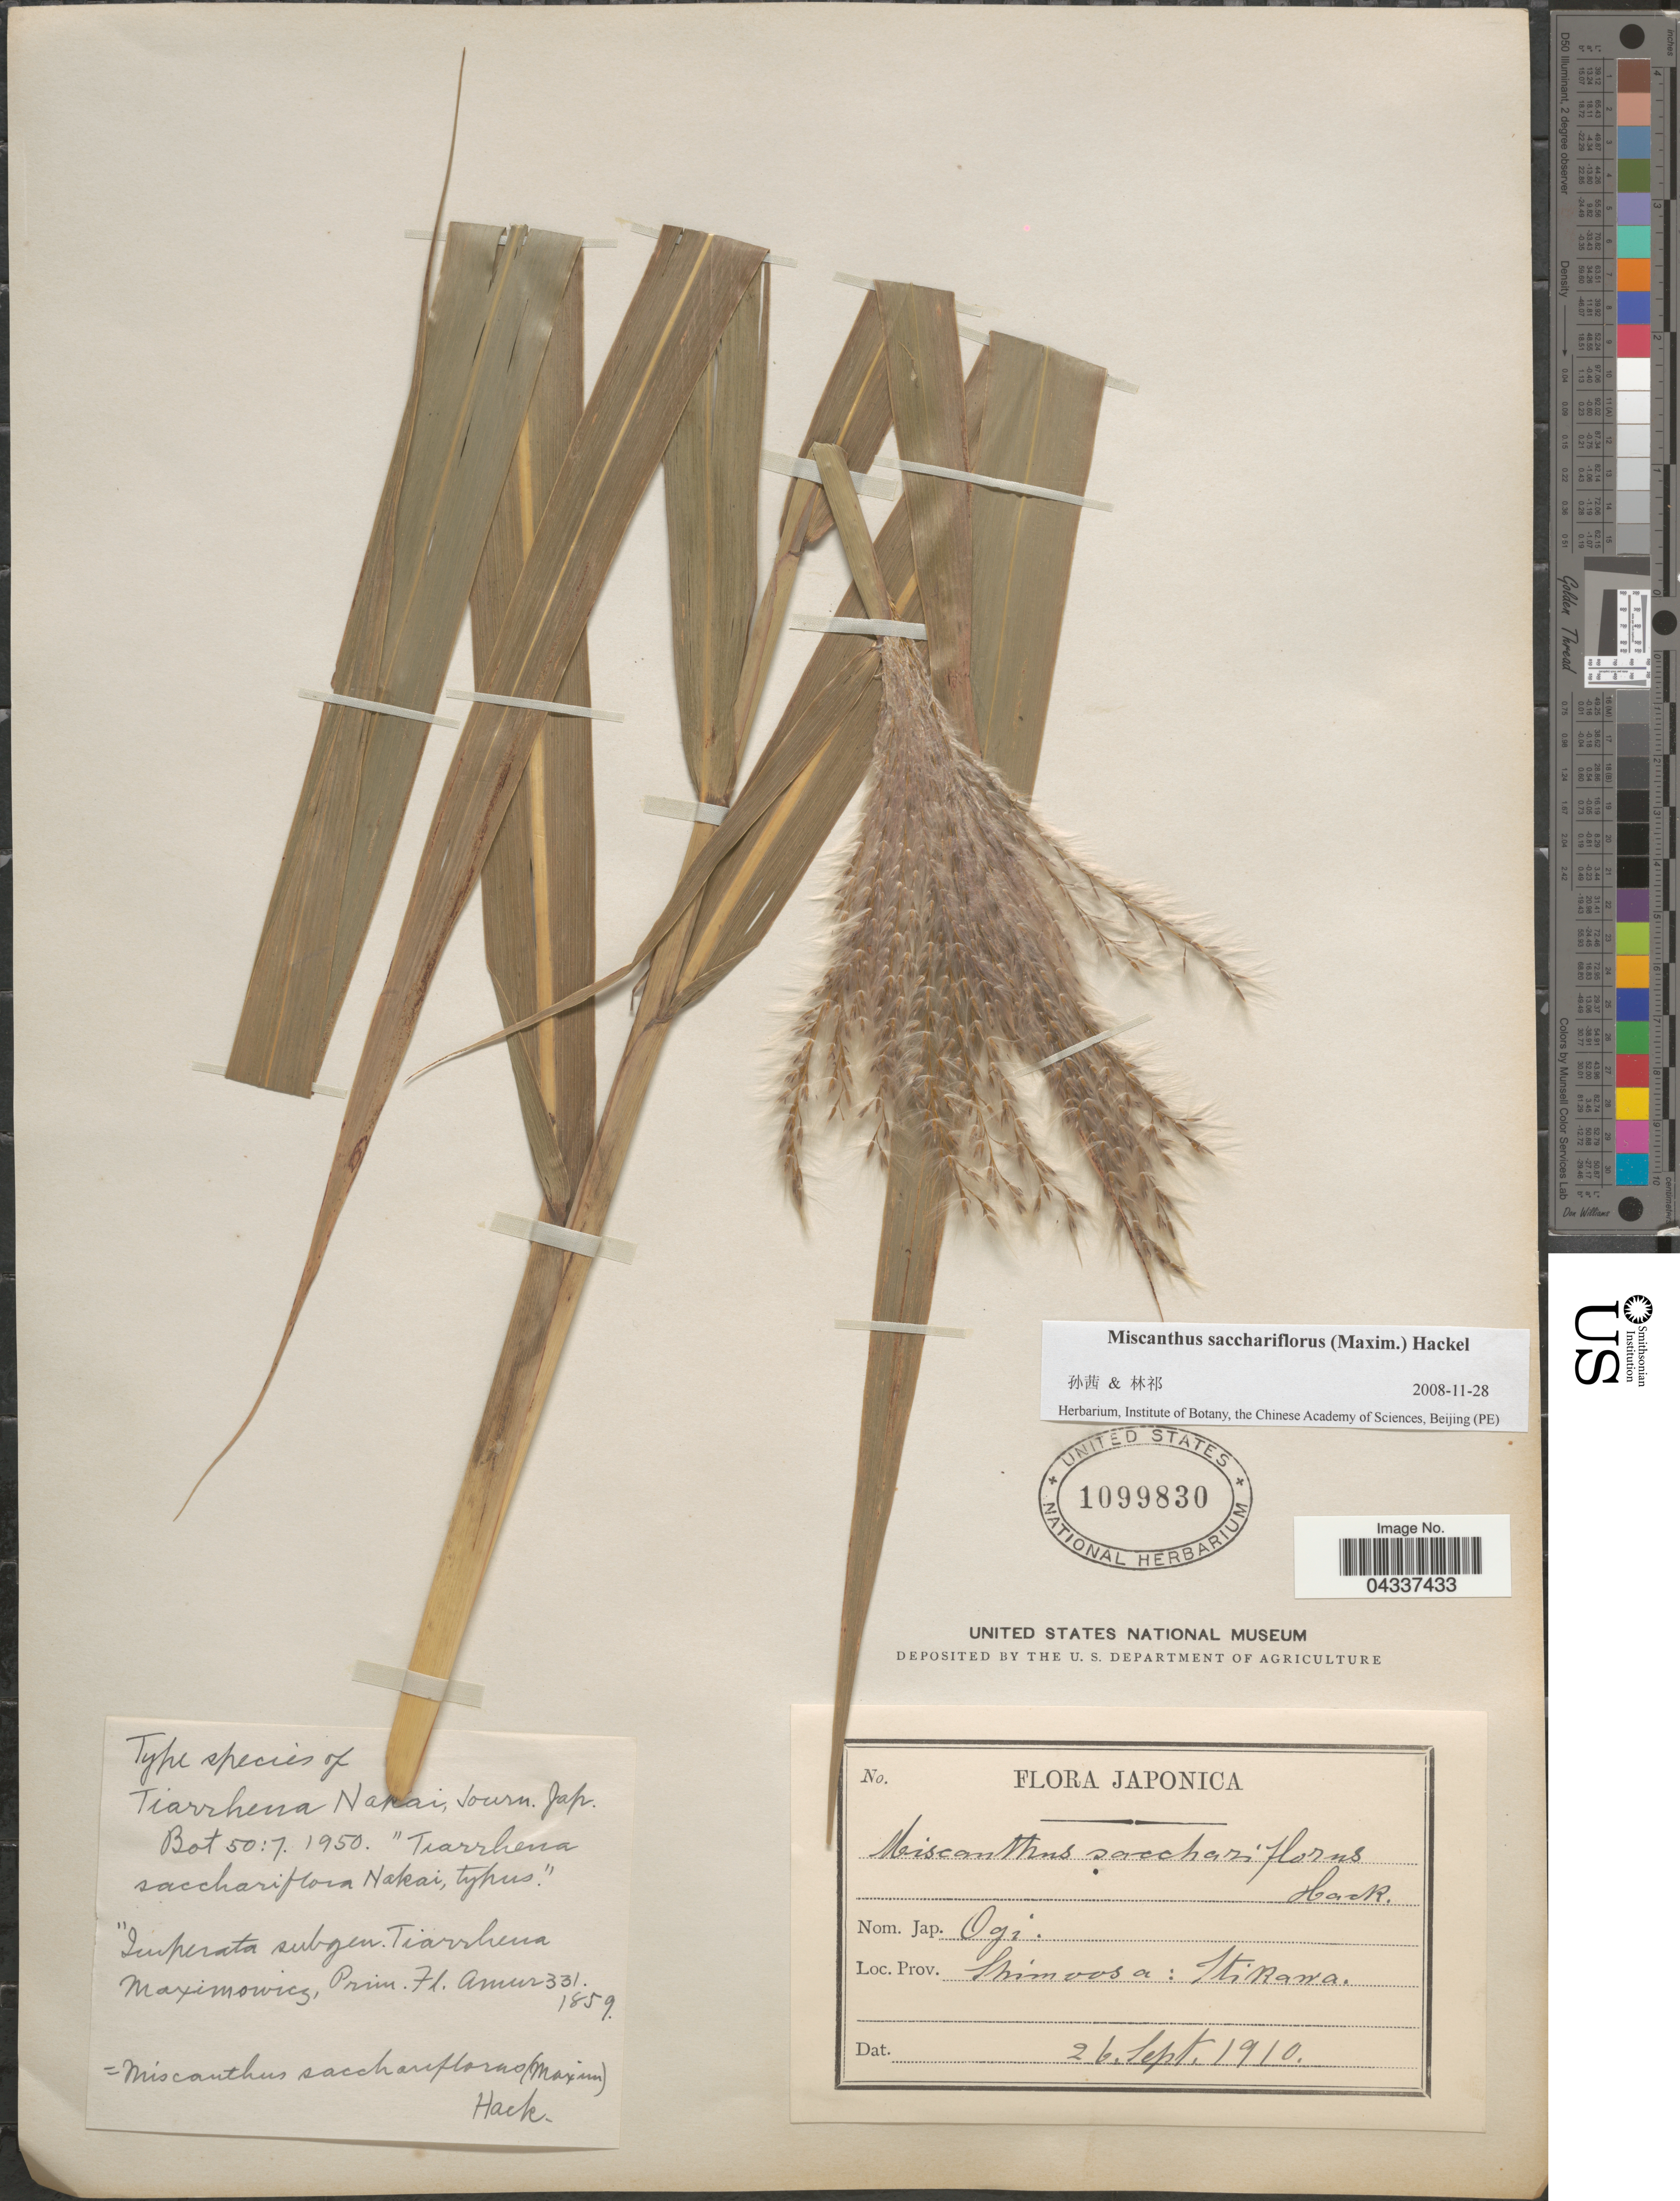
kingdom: Plantae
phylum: Tracheophyta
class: Liliopsida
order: Poales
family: Poaceae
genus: Miscanthus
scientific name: Miscanthus sacchariflorus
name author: (Maxim.) Hack.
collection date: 1910-09-26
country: Japan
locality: Shimoosa: Itikawa.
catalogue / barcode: US 1099830